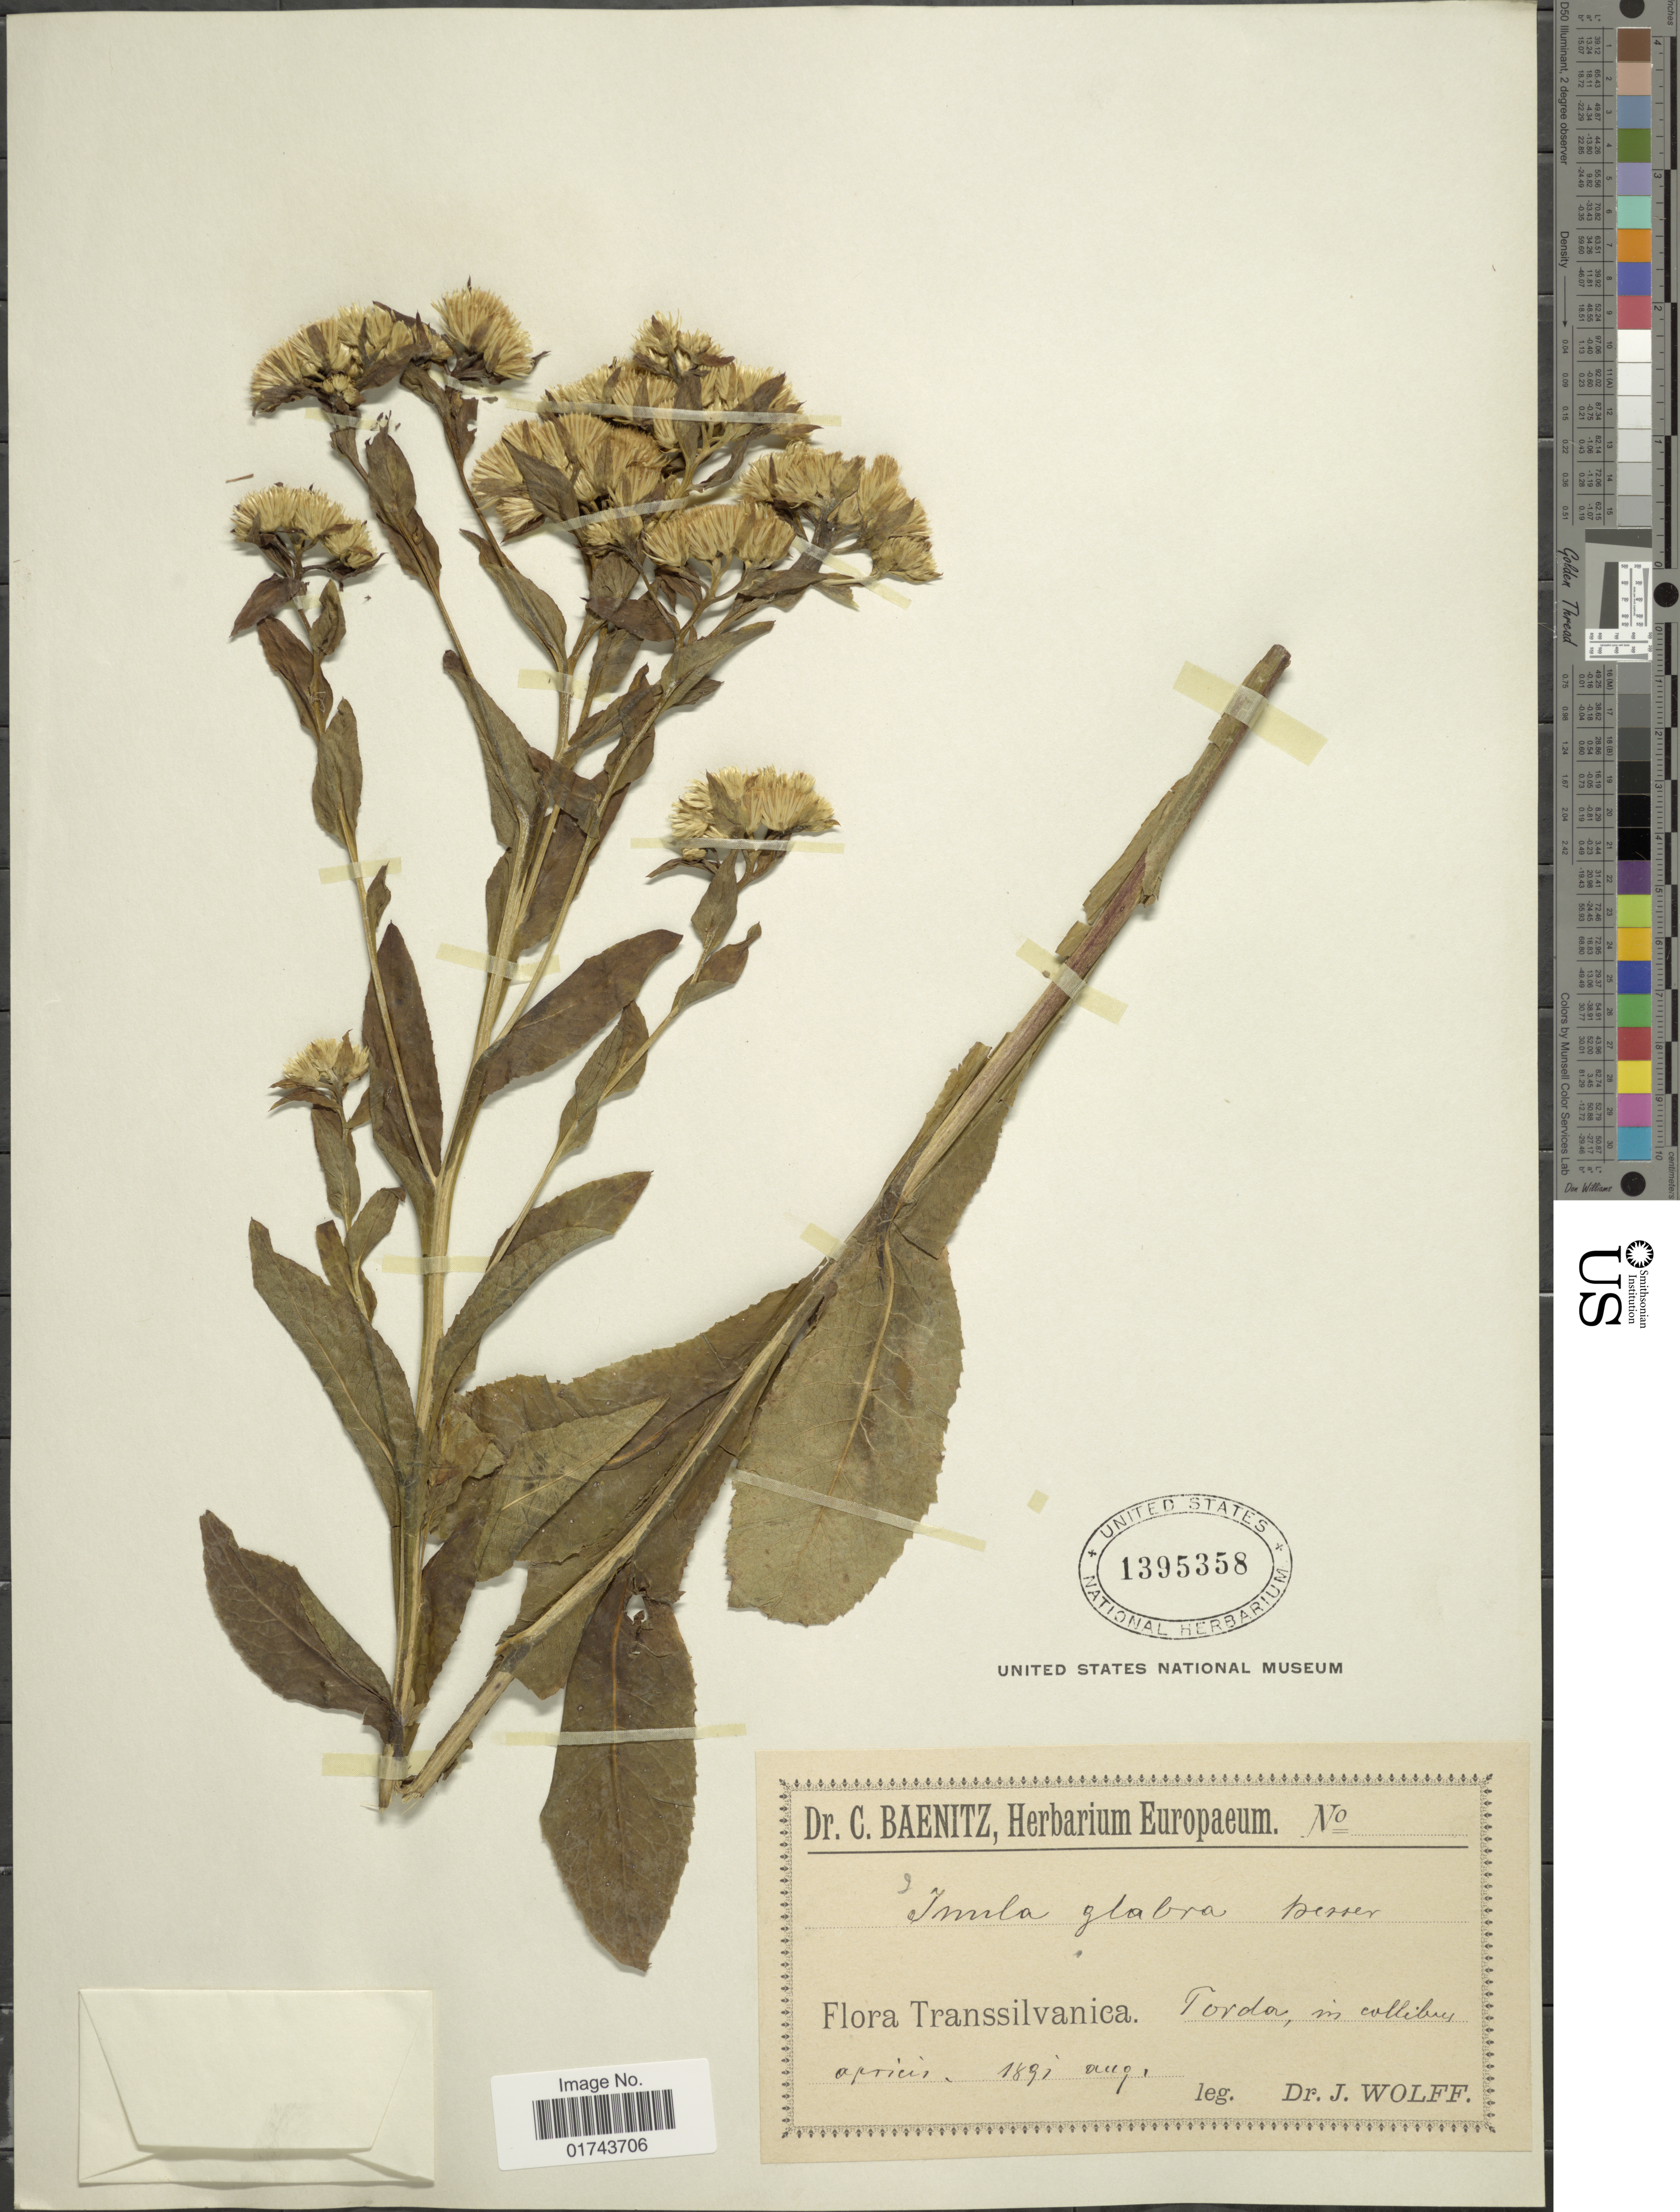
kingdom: Plantae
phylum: Tracheophyta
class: Magnoliopsida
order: Asterales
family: Asteraceae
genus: Inula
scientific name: Inula glabra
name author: Besser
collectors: J. Wolff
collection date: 1891-08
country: Romania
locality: Transsilvanica, Torda, in collibus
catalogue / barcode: US 1395358